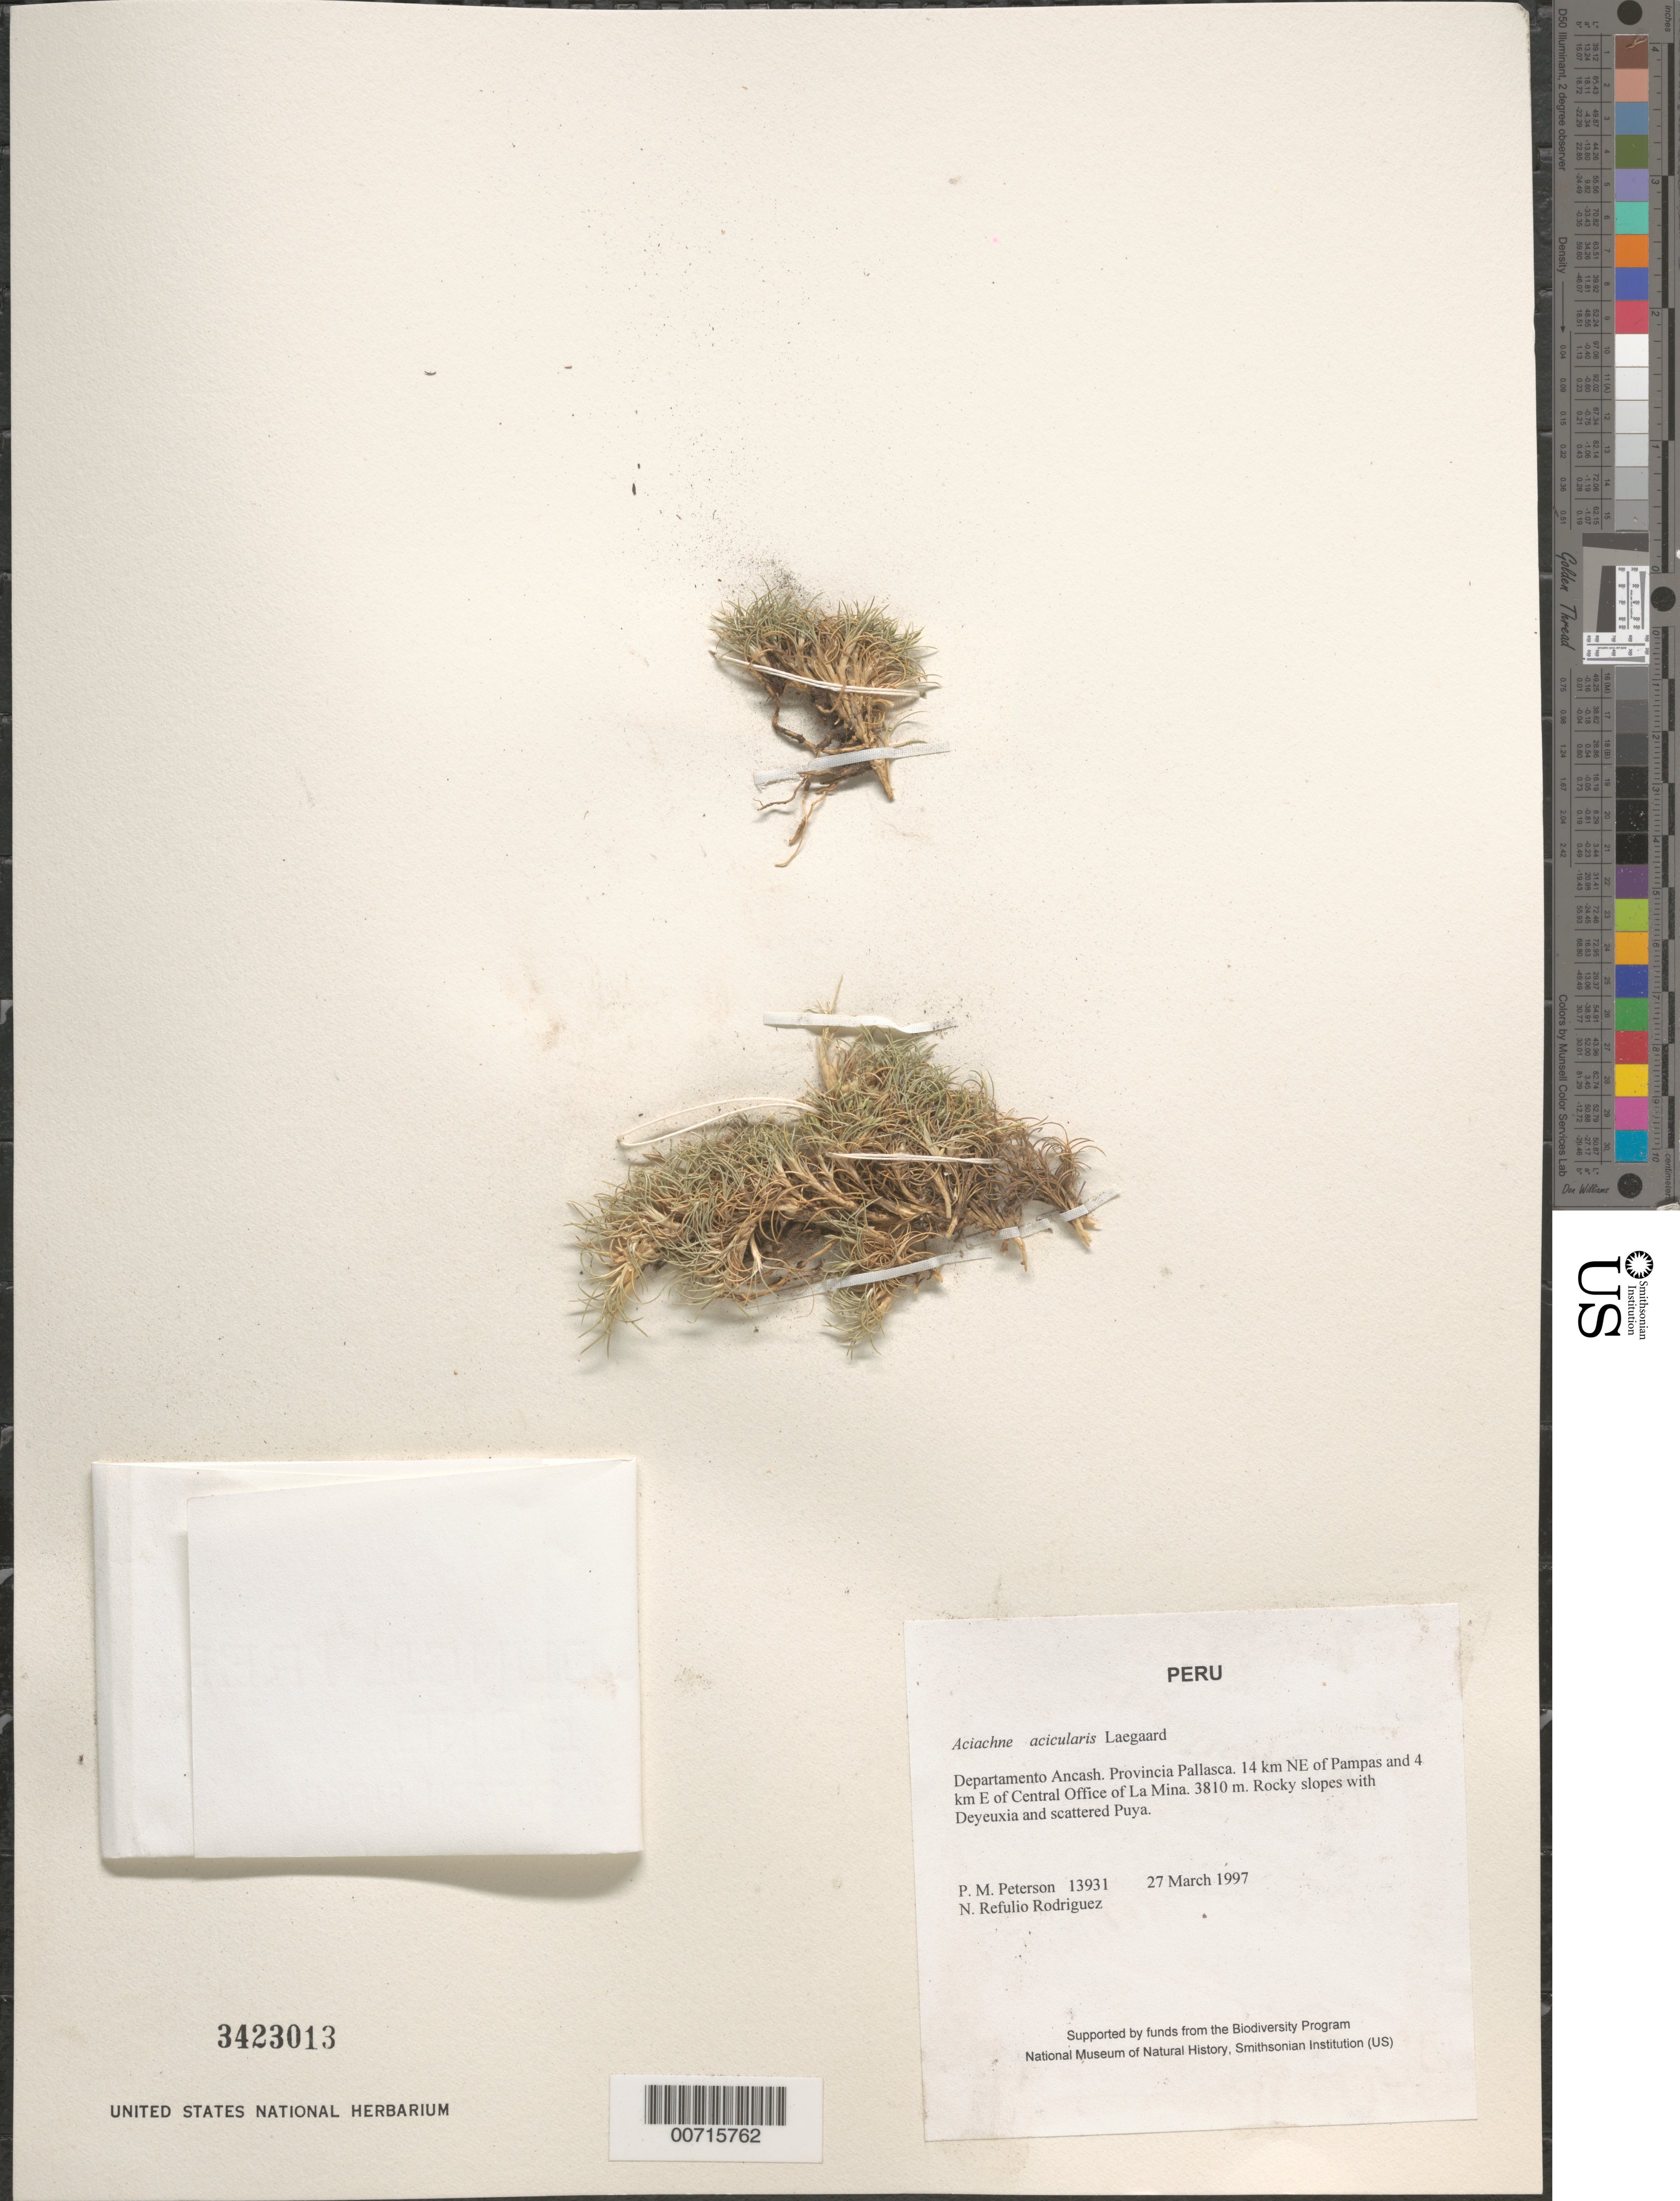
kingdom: Plantae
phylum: Tracheophyta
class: Liliopsida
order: Poales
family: Poaceae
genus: Aciachne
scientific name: Aciachne acicularis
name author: Lægaard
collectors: P. M. Peterson & N. Refulio-Rodríguez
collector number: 13931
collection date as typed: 27 Mar 1997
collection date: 1997-03-27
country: Peru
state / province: Ancash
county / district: Pallasca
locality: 14 km NE of Pampas and 4 km E of Central Office of La Mina.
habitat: Rocky slopes with Deyeuxia and scattered Puya.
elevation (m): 3810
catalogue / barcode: US 3423013